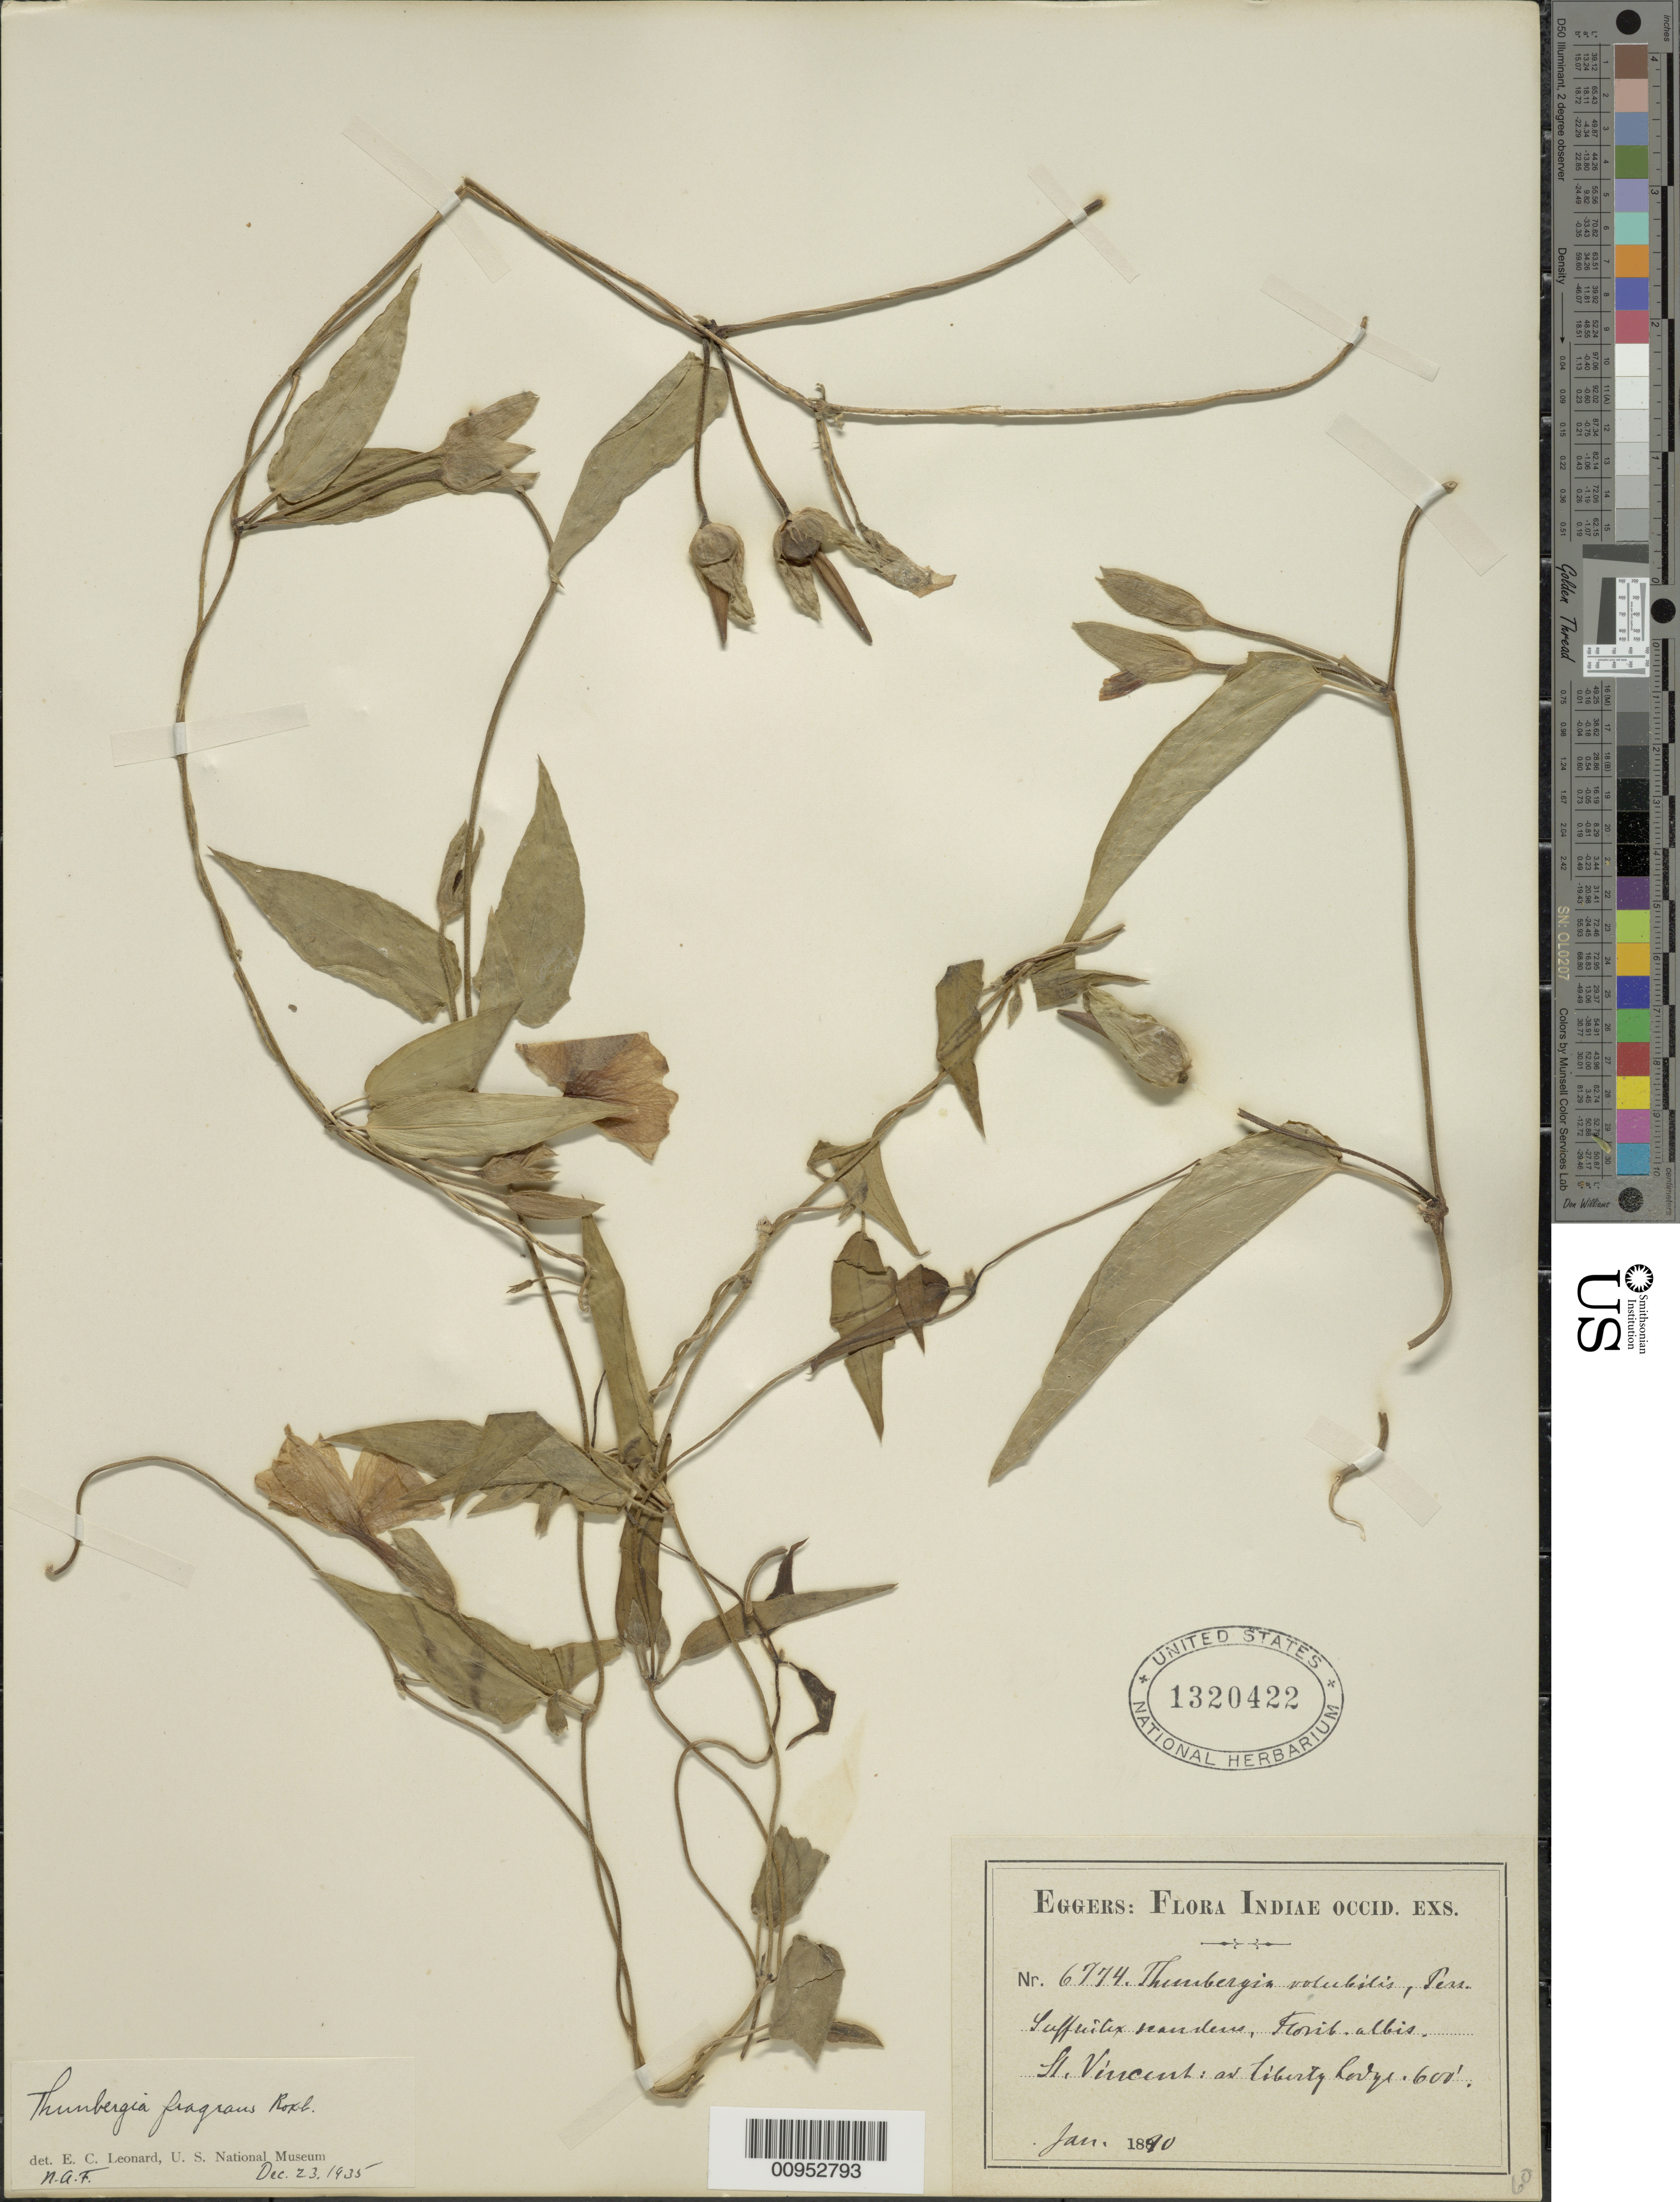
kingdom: Plantae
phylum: Tracheophyta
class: Magnoliopsida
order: Lamiales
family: Acanthaceae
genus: Thunbergia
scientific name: Thunbergia fragrans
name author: Roxb.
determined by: Leonard, Emery C., (US)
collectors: H. F. A. von Eggers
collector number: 6744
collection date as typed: Jan 1890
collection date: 1890-01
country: St. Vincent - Grenadines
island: St. Vincent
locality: Liberty Lodge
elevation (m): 183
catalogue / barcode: US 1320422